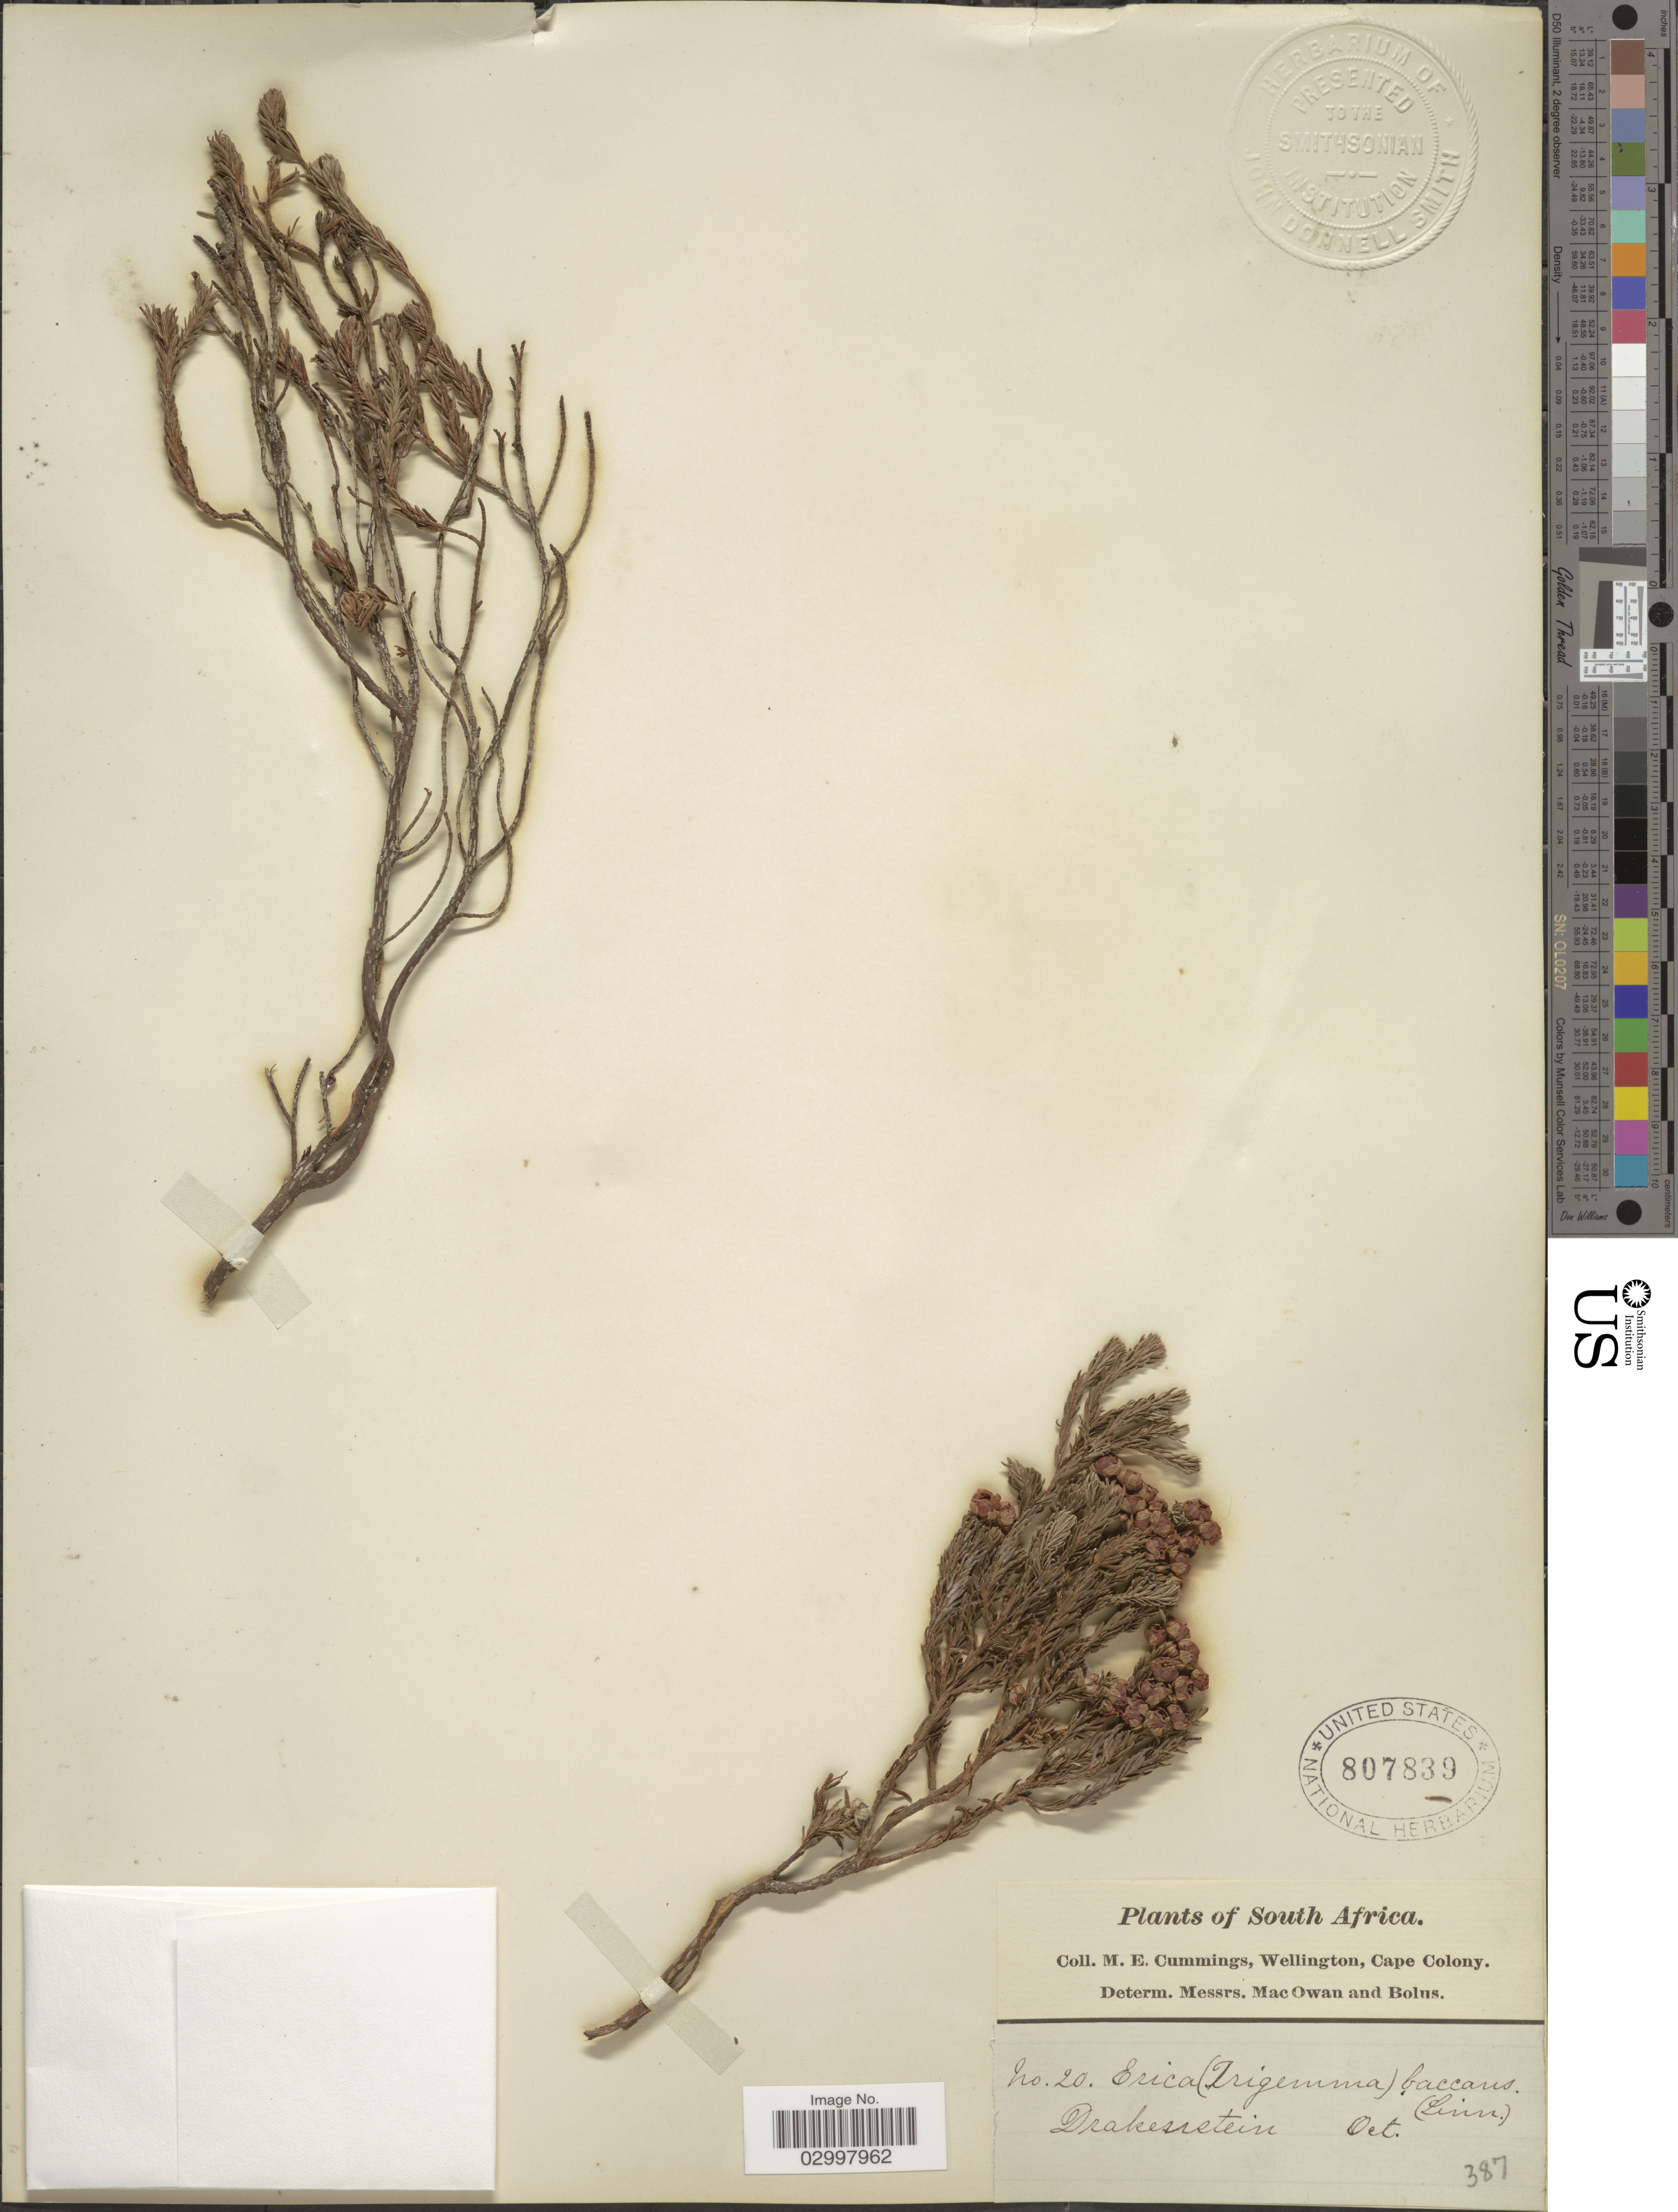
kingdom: Plantae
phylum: Tracheophyta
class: Magnoliopsida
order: Ericales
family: Ericaceae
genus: Erica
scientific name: Erica baccans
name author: L.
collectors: M. E. Cummings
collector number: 20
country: South Africa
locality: Drakenstein.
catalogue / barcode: US 807839